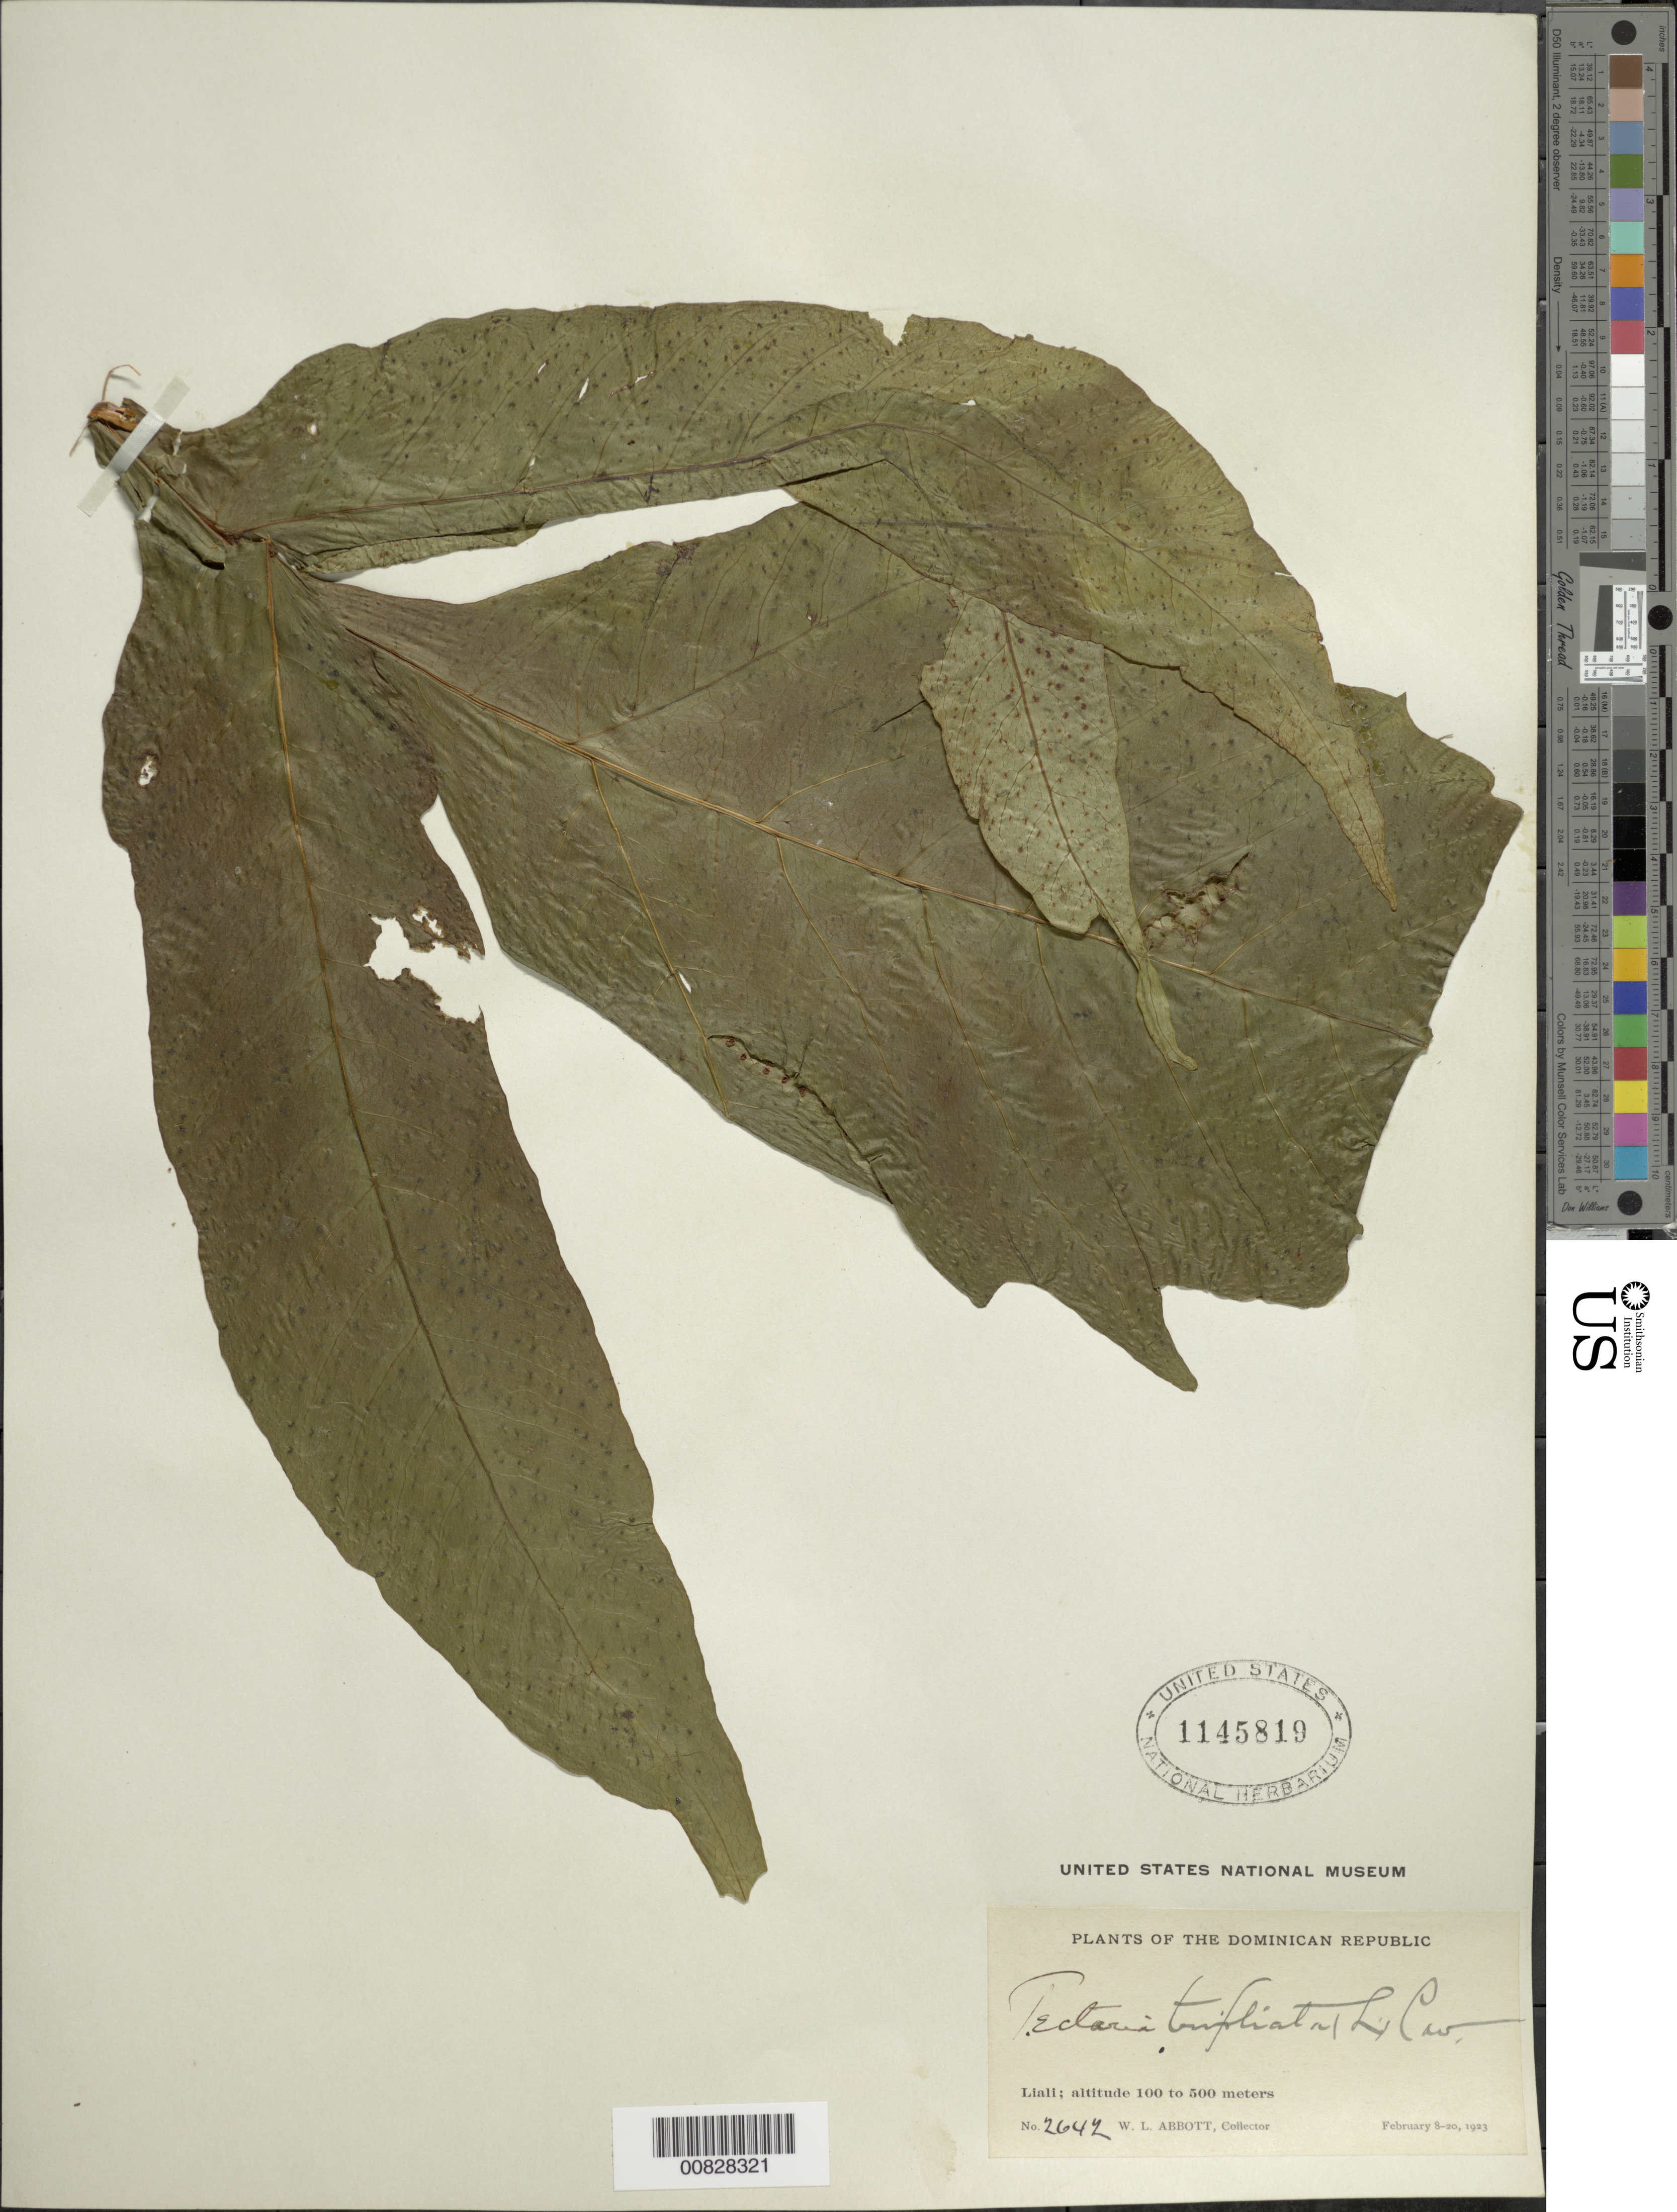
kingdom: Plantae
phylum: Tracheophyta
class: Polypodiopsida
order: Polypodiales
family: Tectariaceae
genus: Tectaria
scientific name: Tectaria trifoliata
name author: (L.) Cav.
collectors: W. L. Abbott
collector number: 2642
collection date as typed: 08 Feb 1923 to 20 Feb 1923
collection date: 1923-02-08/1923-02-20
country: Dominican Republic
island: Hispaniola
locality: Liali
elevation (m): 100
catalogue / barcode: US 1145819